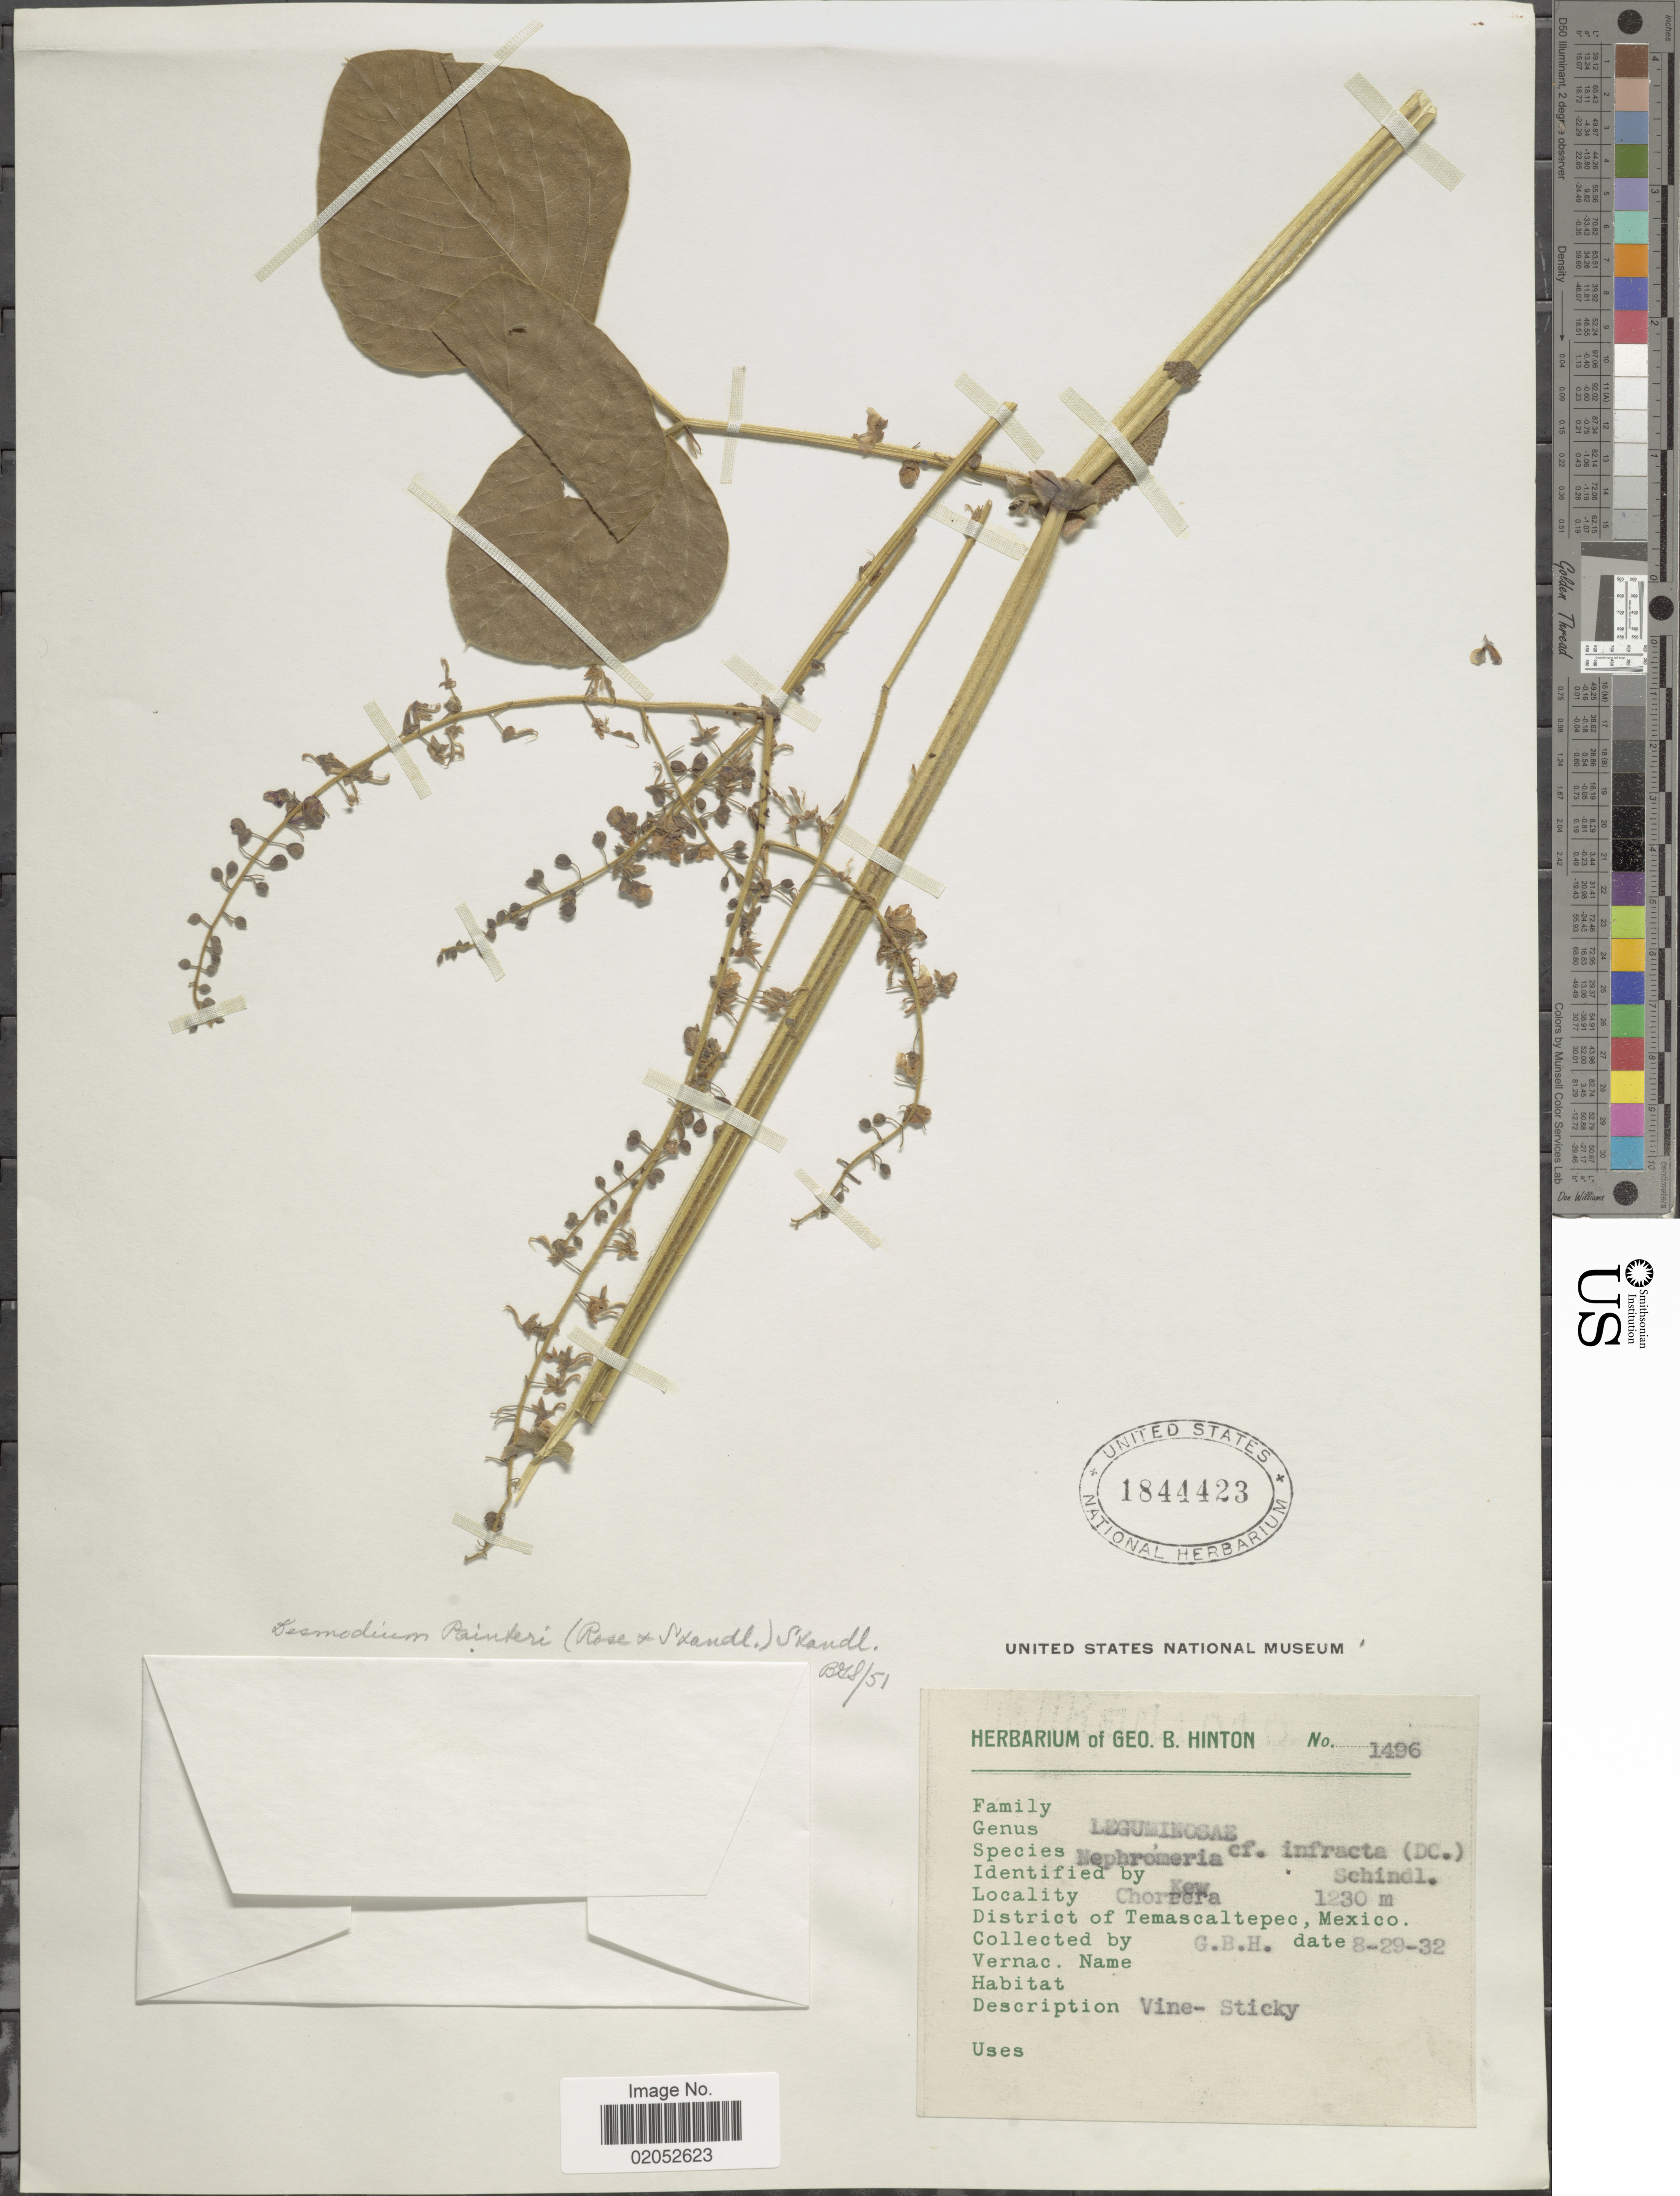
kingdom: Plantae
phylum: Tracheophyta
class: Magnoliopsida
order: Fabales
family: Fabaceae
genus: Desmodium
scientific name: Desmodium painteri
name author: (Rose & J.H. Painter) Standl.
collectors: G. B. Hinton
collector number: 1496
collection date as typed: Transcribed d/m/y: 29/8/32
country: Mexico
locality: Chorera, District of Temascaltepec, Mexico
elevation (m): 1230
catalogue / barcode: US 1844423